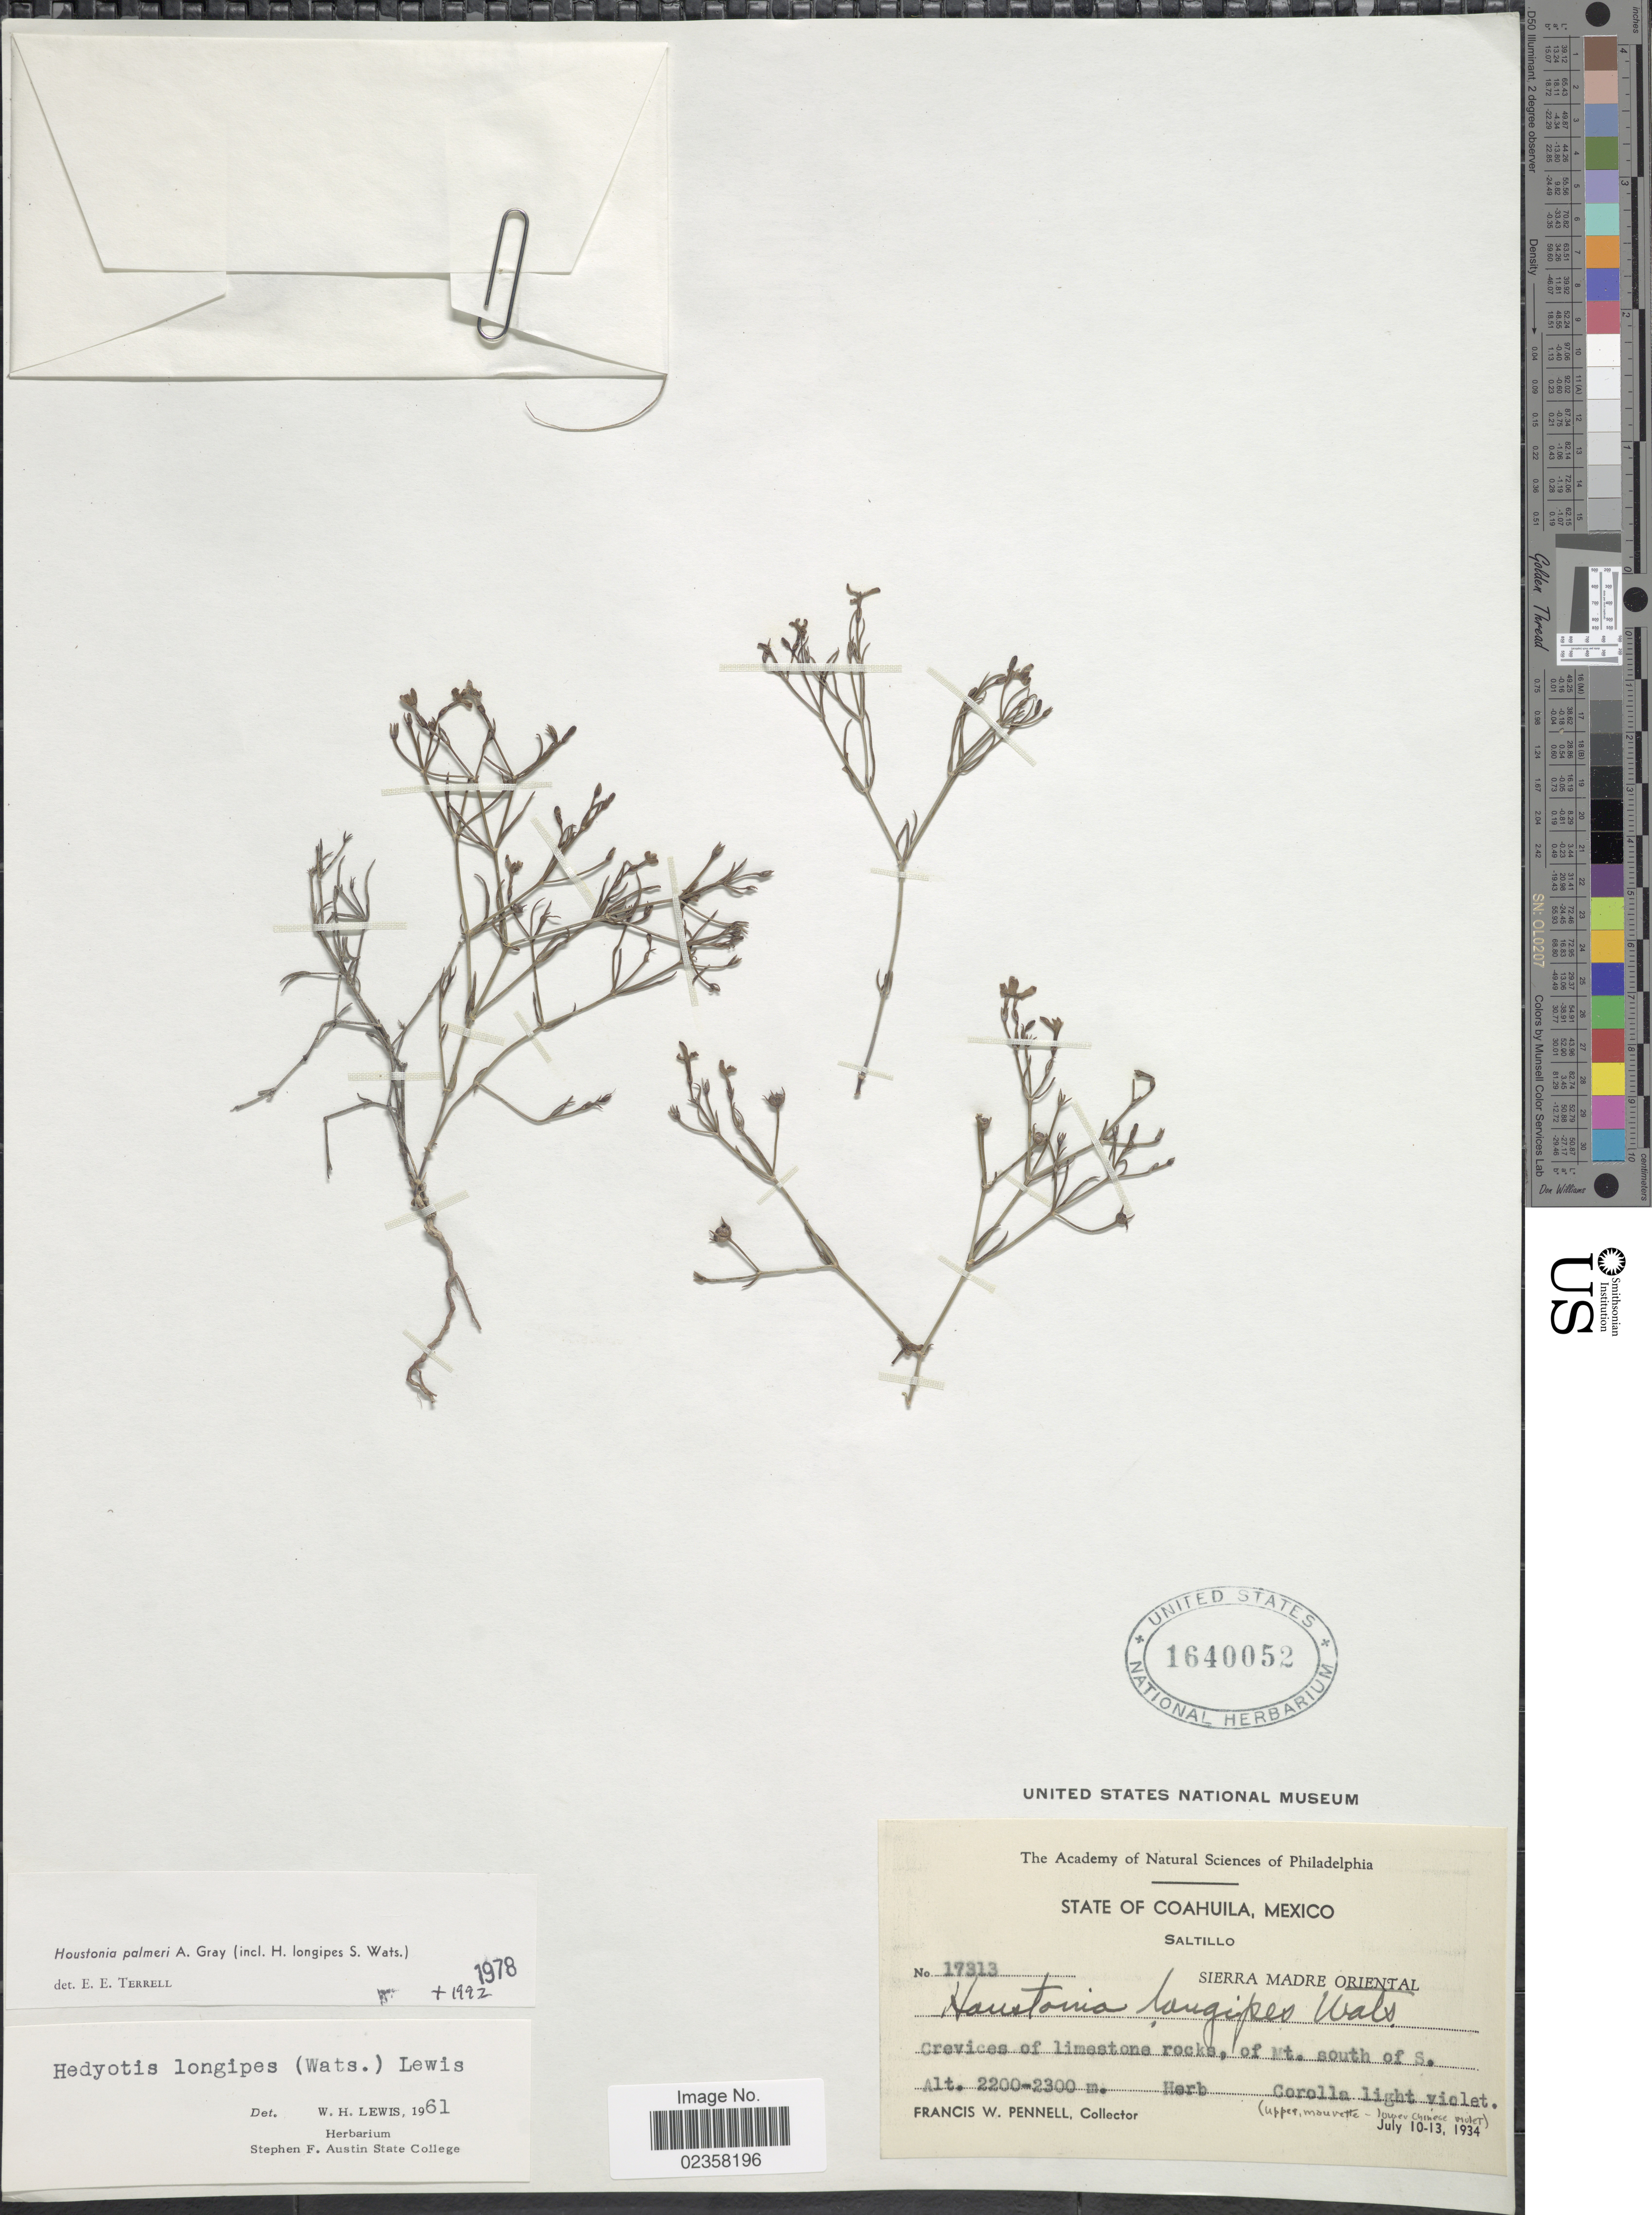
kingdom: Plantae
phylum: Tracheophyta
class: Magnoliopsida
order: Gentianales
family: Rubiaceae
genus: Houstonia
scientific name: Houstonia palmeri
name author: A. Gray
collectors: F. W. Pennell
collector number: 17313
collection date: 1934-07-10/1934-07-13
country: Mexico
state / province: Coahuila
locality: Saltillo, Sierra Madre Oriental, crevices of limestone rocks, of Mt. south of S.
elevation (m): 2200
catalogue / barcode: US 1640052